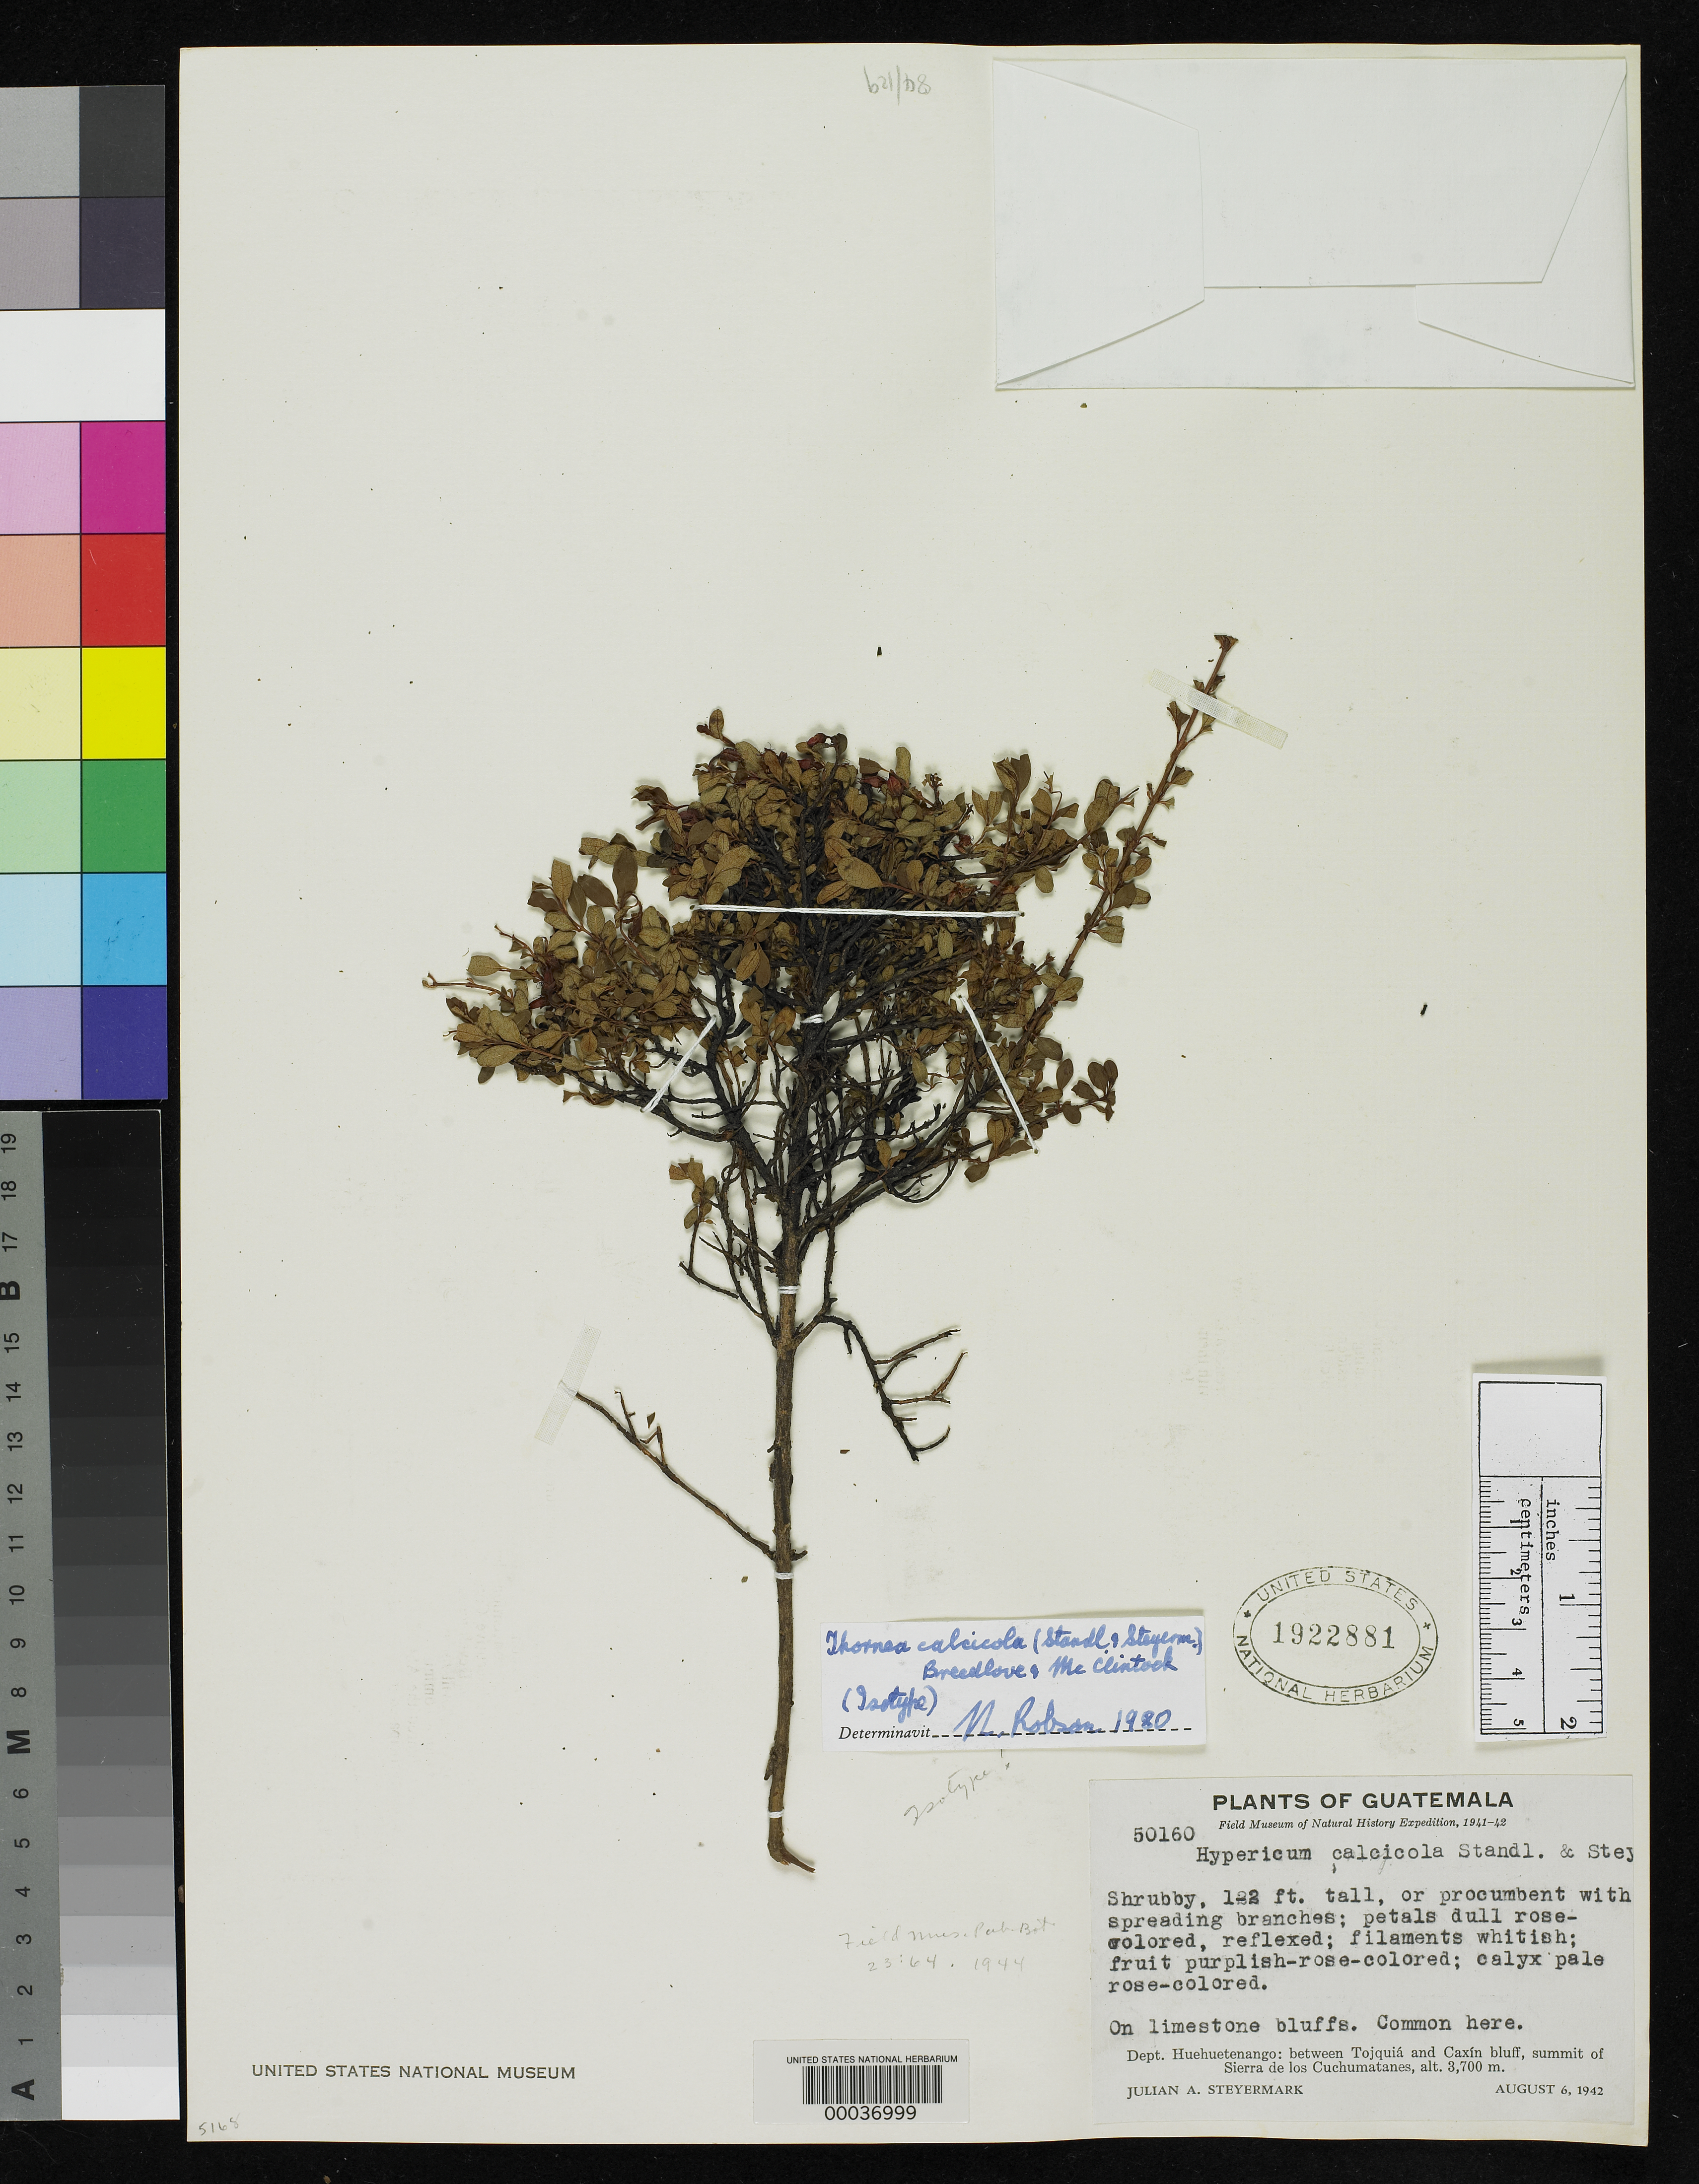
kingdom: Plantae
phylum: Tracheophyta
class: Magnoliopsida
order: Malpighiales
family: Hypericaceae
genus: Hypericum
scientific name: Hypericum calcicola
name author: Standl. & Steyerm.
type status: Isotype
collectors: J. Steyermark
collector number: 50160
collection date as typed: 06 Aug 1942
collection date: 1942-08-06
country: Guatemala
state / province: Huehuetenango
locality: Between Tojquia & Caxin Bluff, summit of Sierra de Los Cuchumantane.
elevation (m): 3700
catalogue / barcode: US 1922881